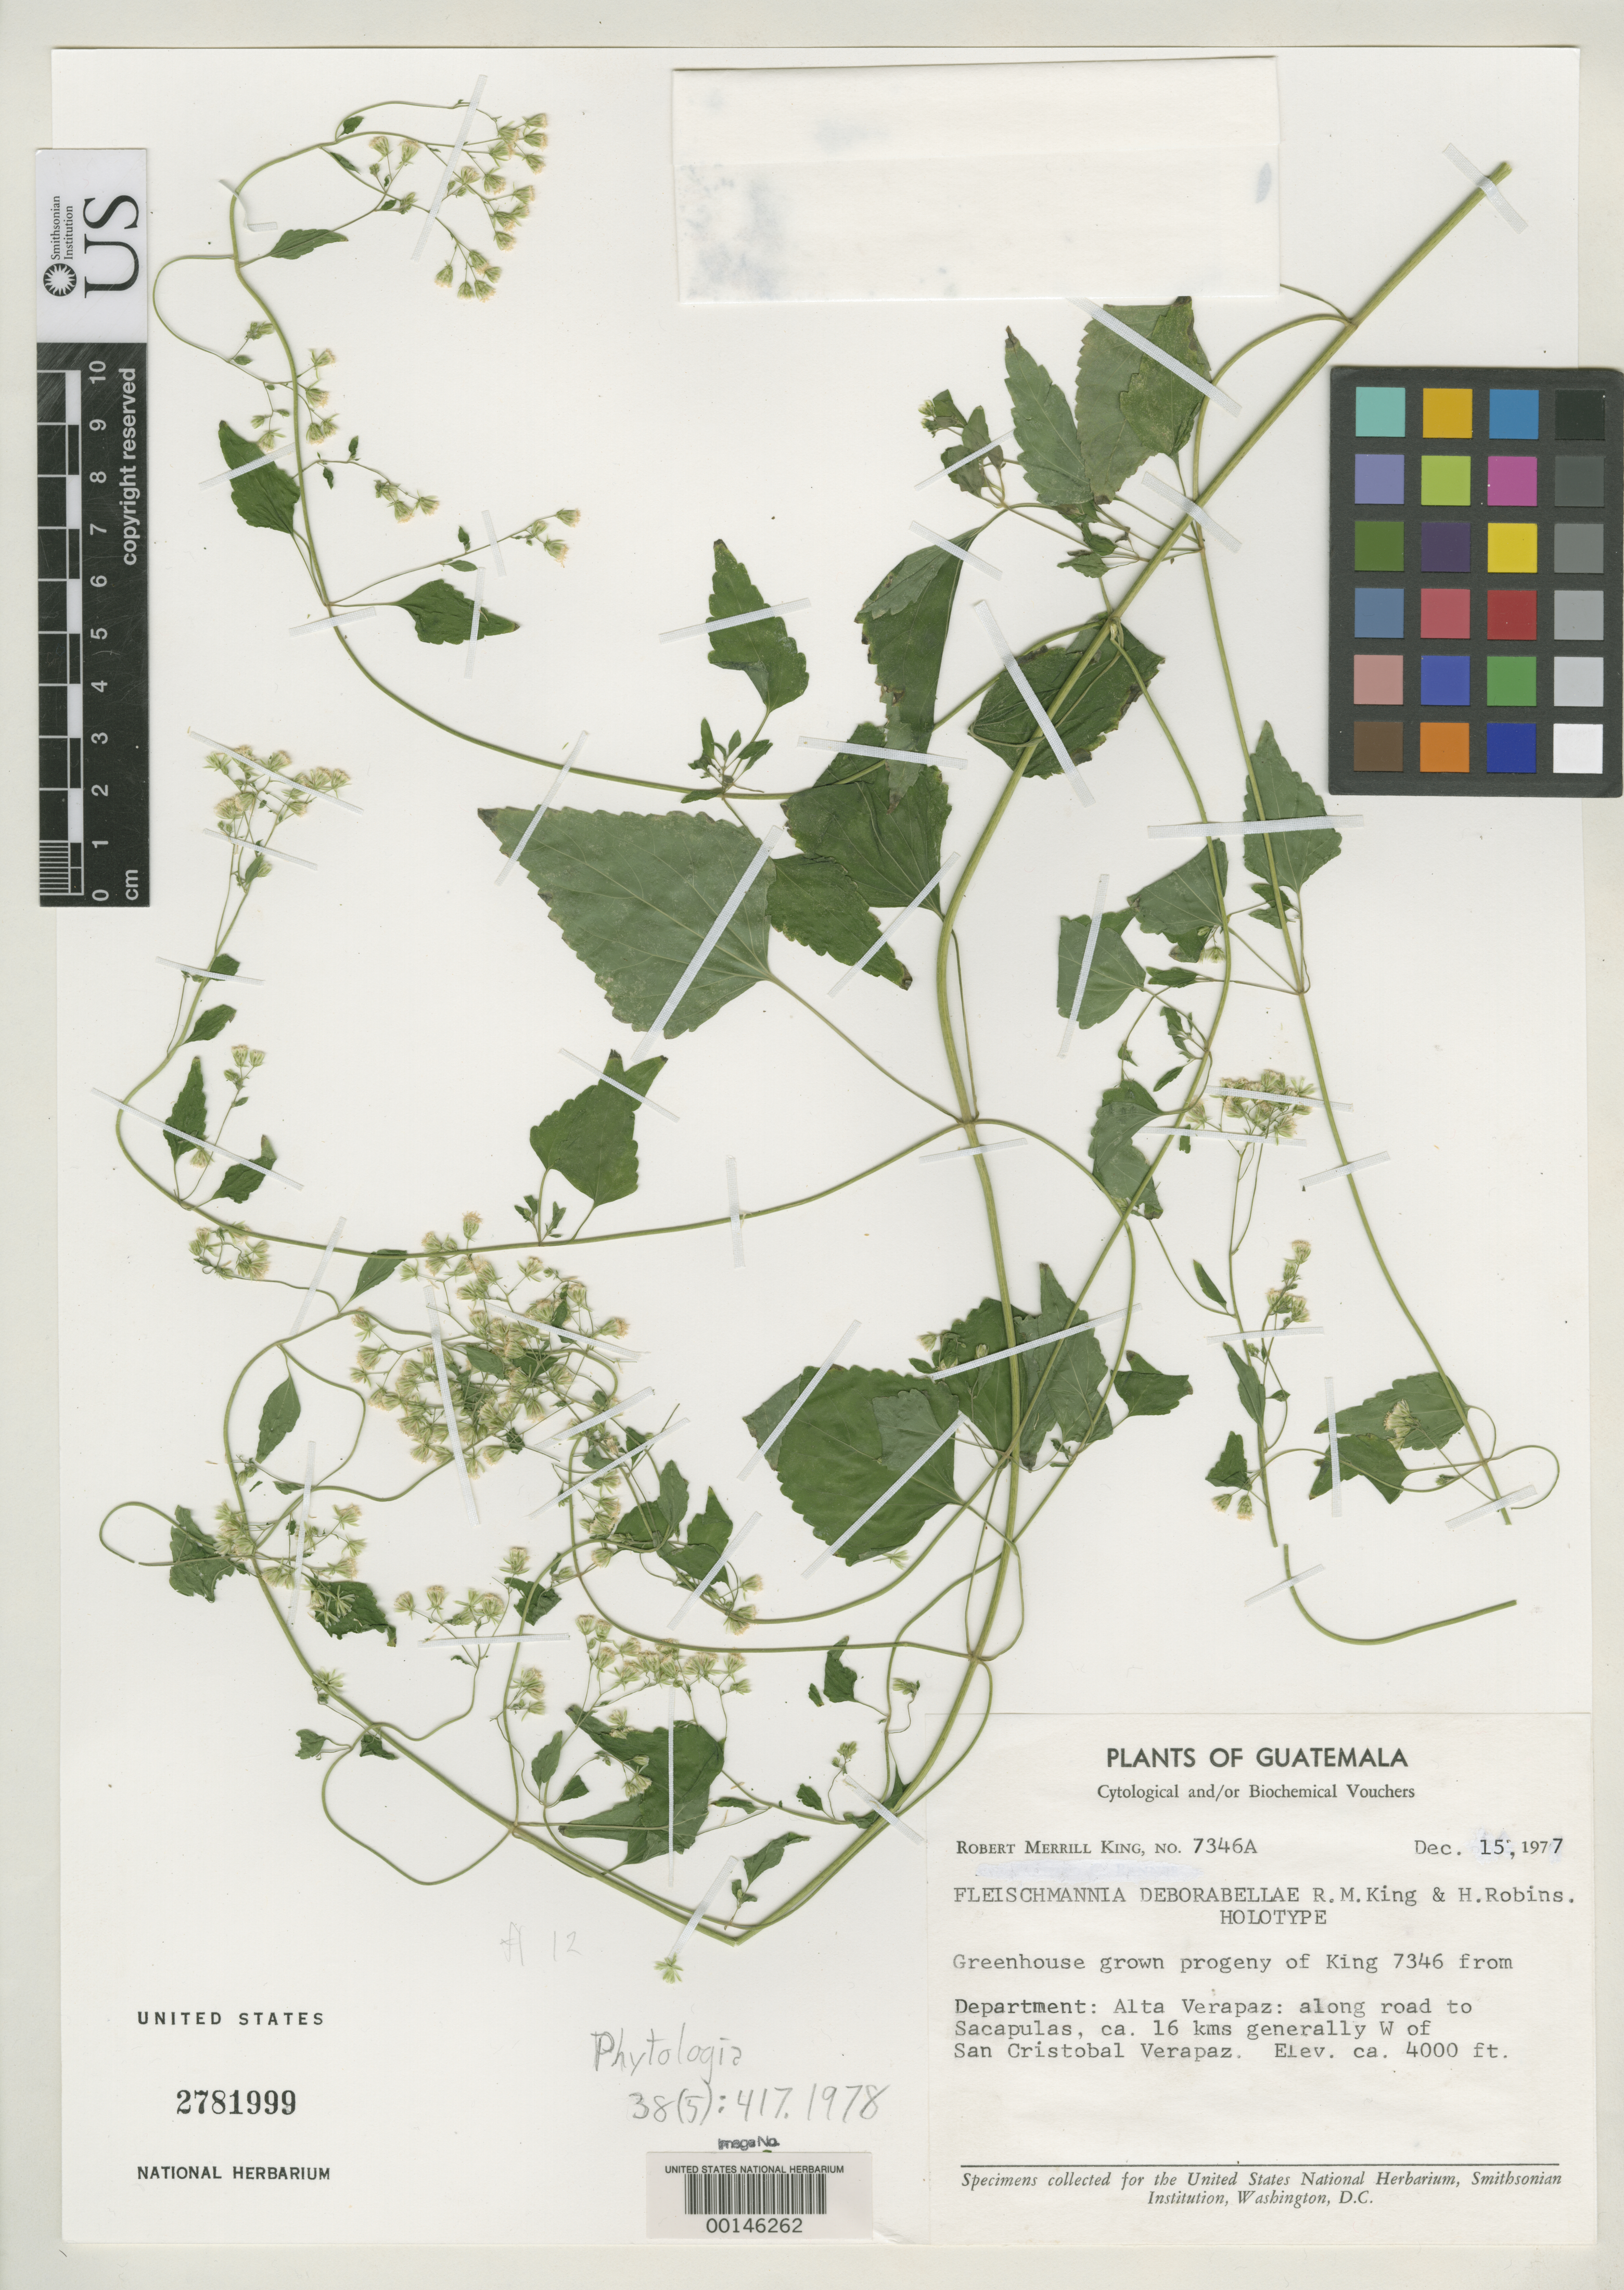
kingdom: Plantae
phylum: Tracheophyta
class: Magnoliopsida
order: Asterales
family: Asteraceae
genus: Fleischmannia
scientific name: Fleischmannia deborabellae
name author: R.M. King & H. Rob.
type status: Holotype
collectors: R. M. King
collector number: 7346 a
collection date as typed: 15 Dec 1977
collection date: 1977-12-15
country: Guatemala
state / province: Alta Verapaz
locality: Road to Sacapulas.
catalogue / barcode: US 2781999